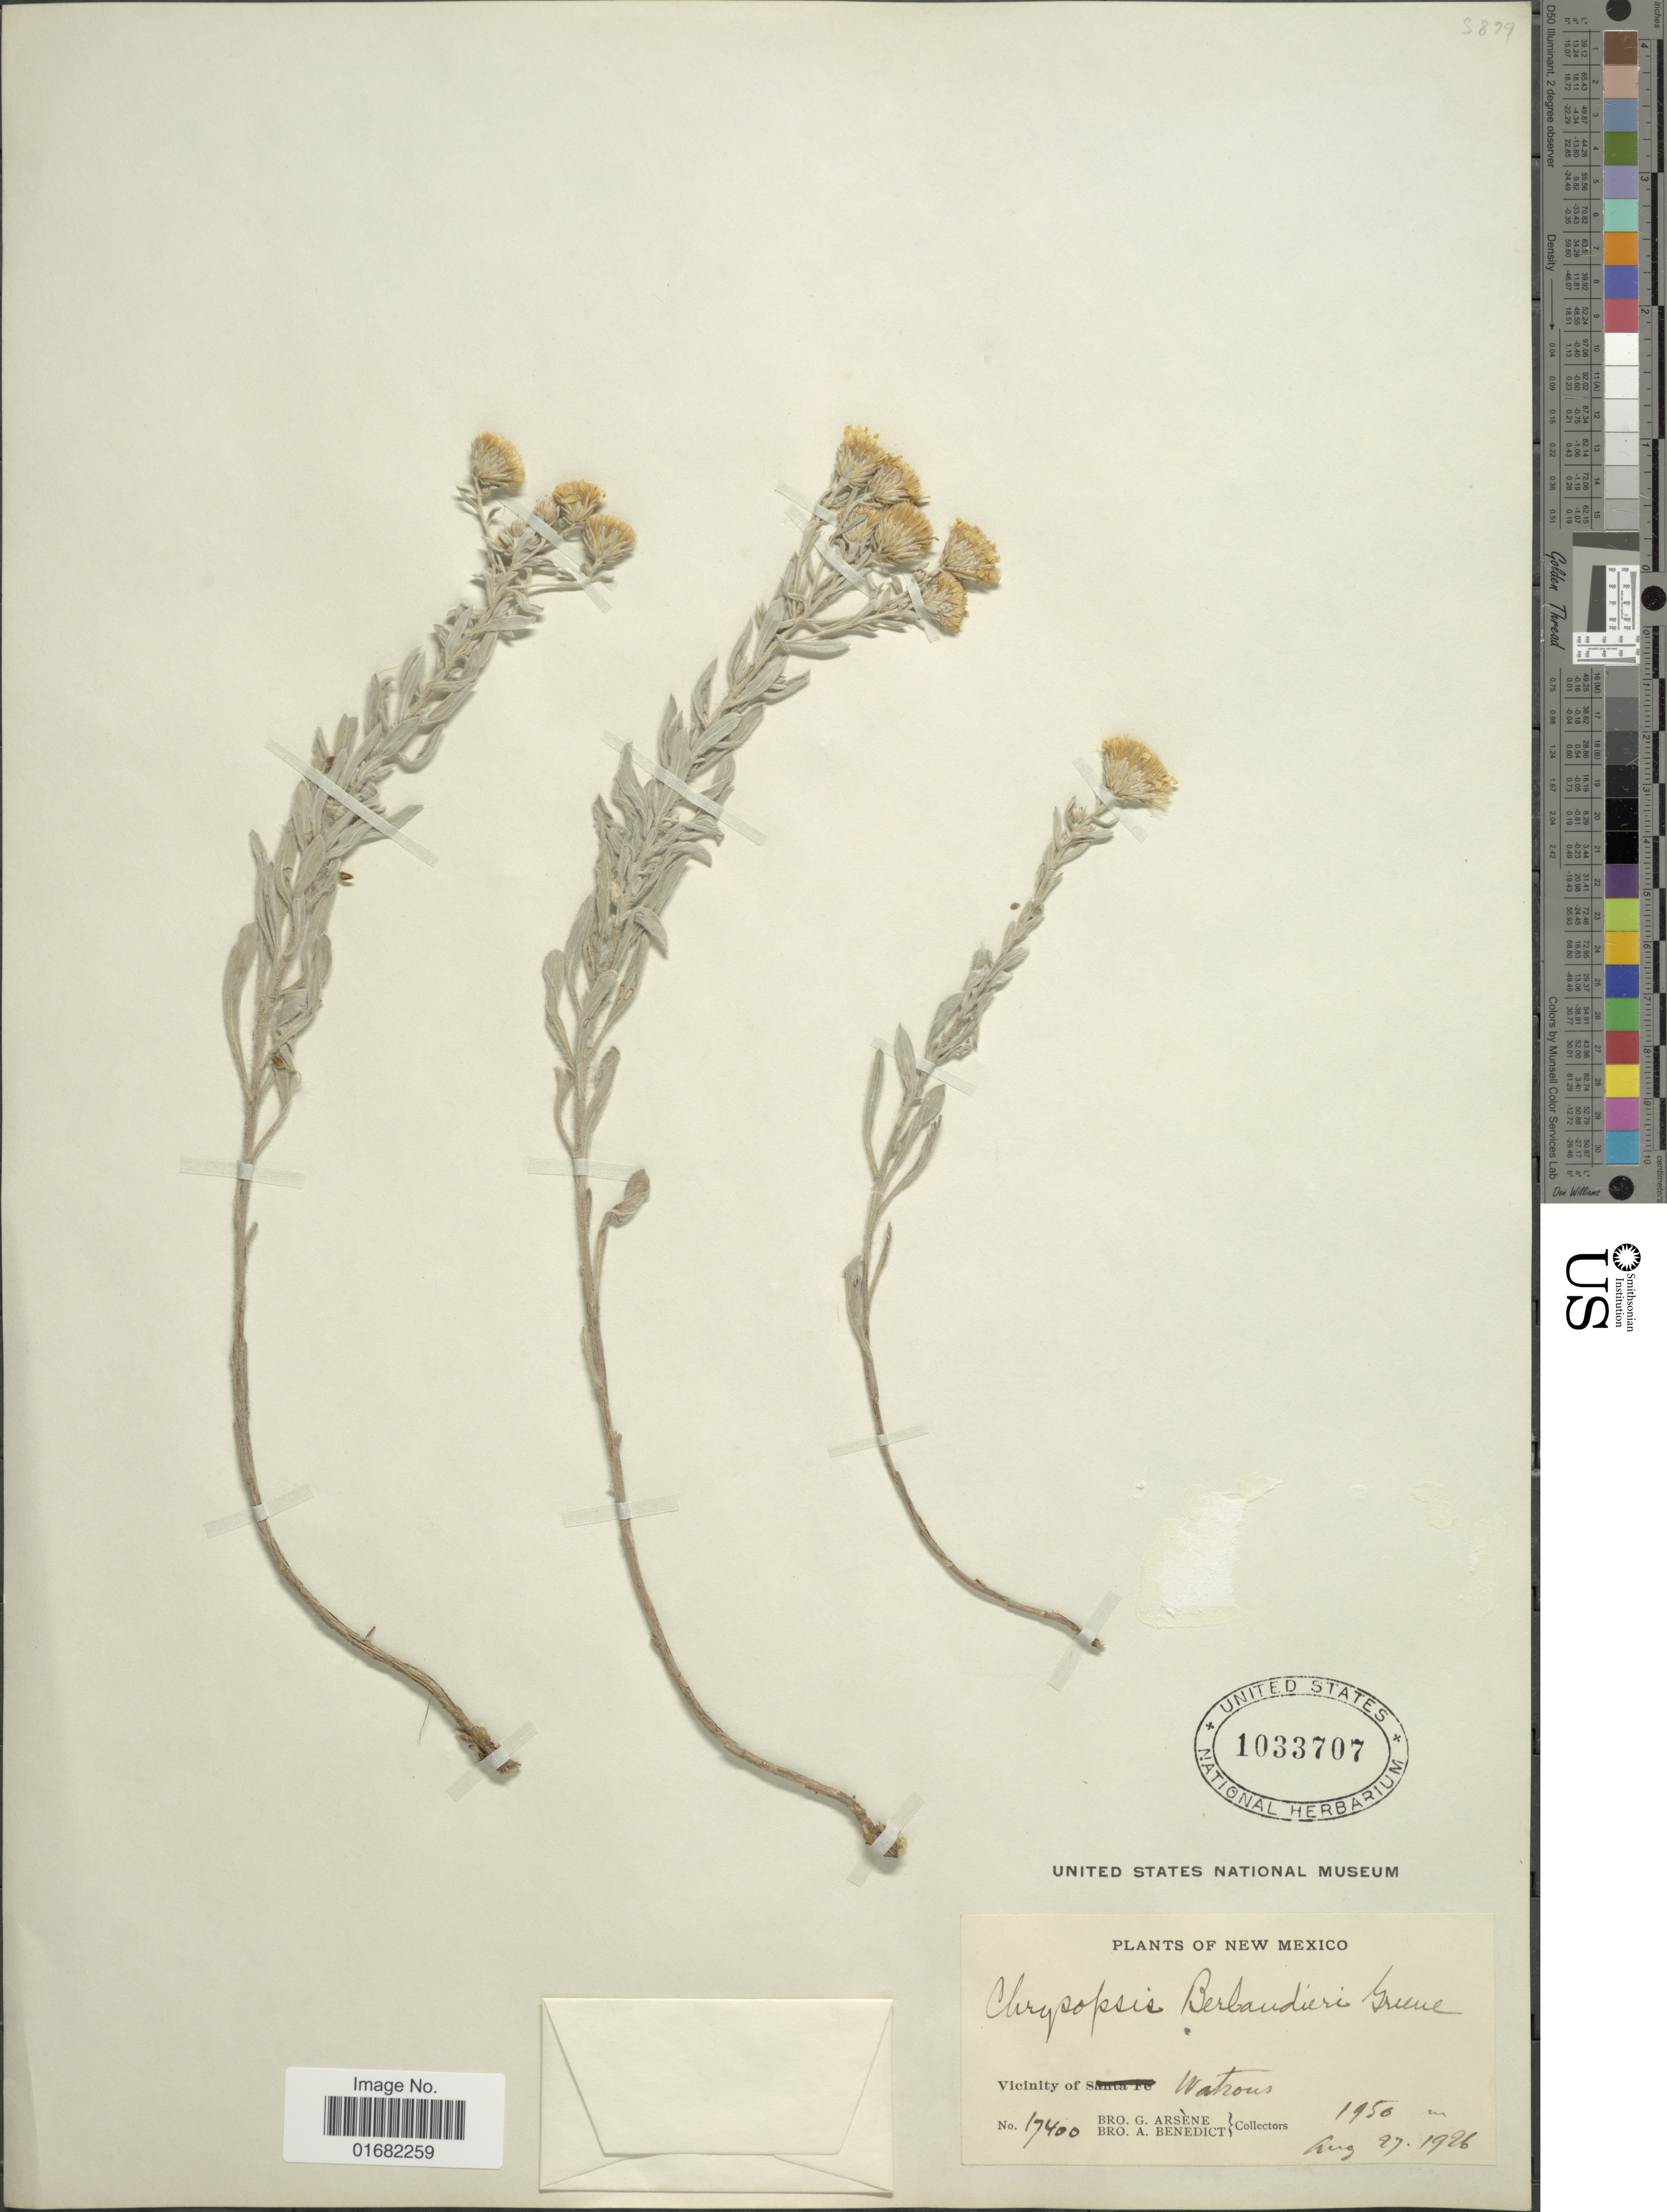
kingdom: Plantae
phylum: Tracheophyta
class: Magnoliopsida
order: Asterales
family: Asteraceae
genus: Heterotheca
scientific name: Heterotheca canescens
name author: (DC.) Shinners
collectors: Bro. G. Arsène & B. Ayers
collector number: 17400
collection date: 1926-08-27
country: United States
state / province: New Mexico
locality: Vicinity of Watrous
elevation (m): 1950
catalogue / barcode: US 1033707